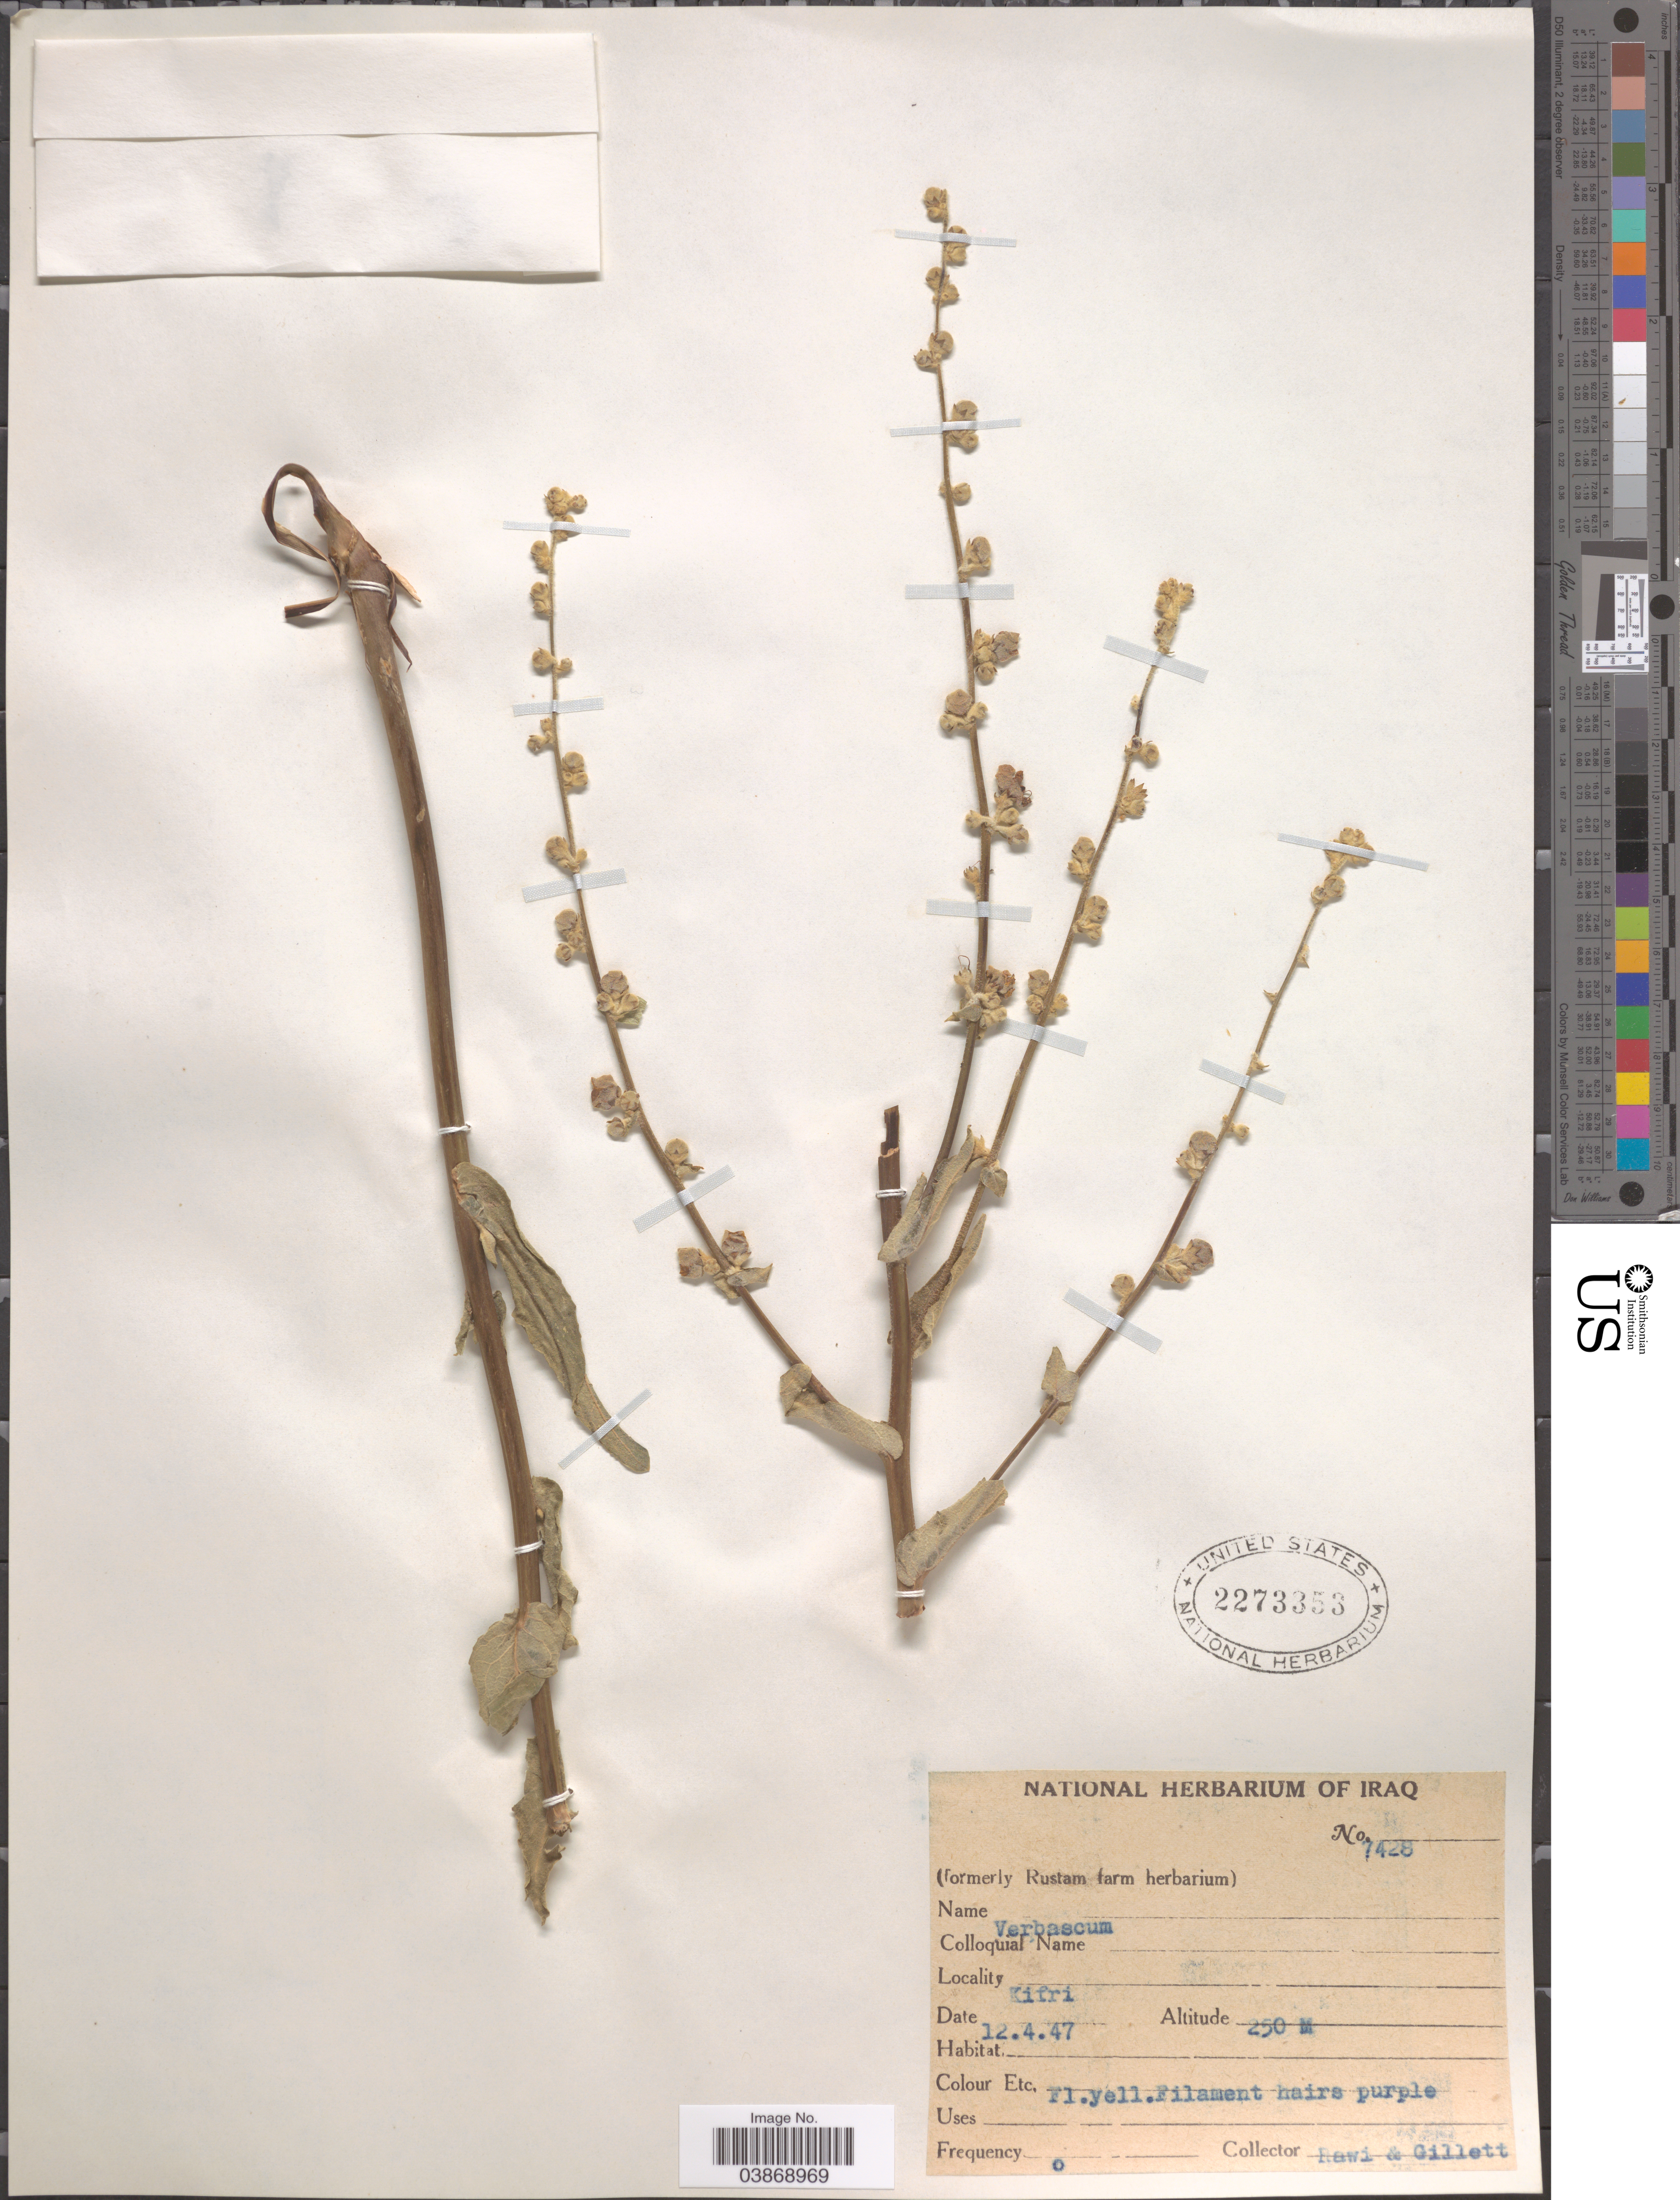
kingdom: Plantae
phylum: Tracheophyta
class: Magnoliopsida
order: Lamiales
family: Scrophulariaceae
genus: Verbascum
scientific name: Verbascum sp.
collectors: -. Rawi & Gillett, --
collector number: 7428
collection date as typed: Transcribed d/m/y: 12/4/47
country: Iraq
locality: Kifri.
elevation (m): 250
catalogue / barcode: US 2273353